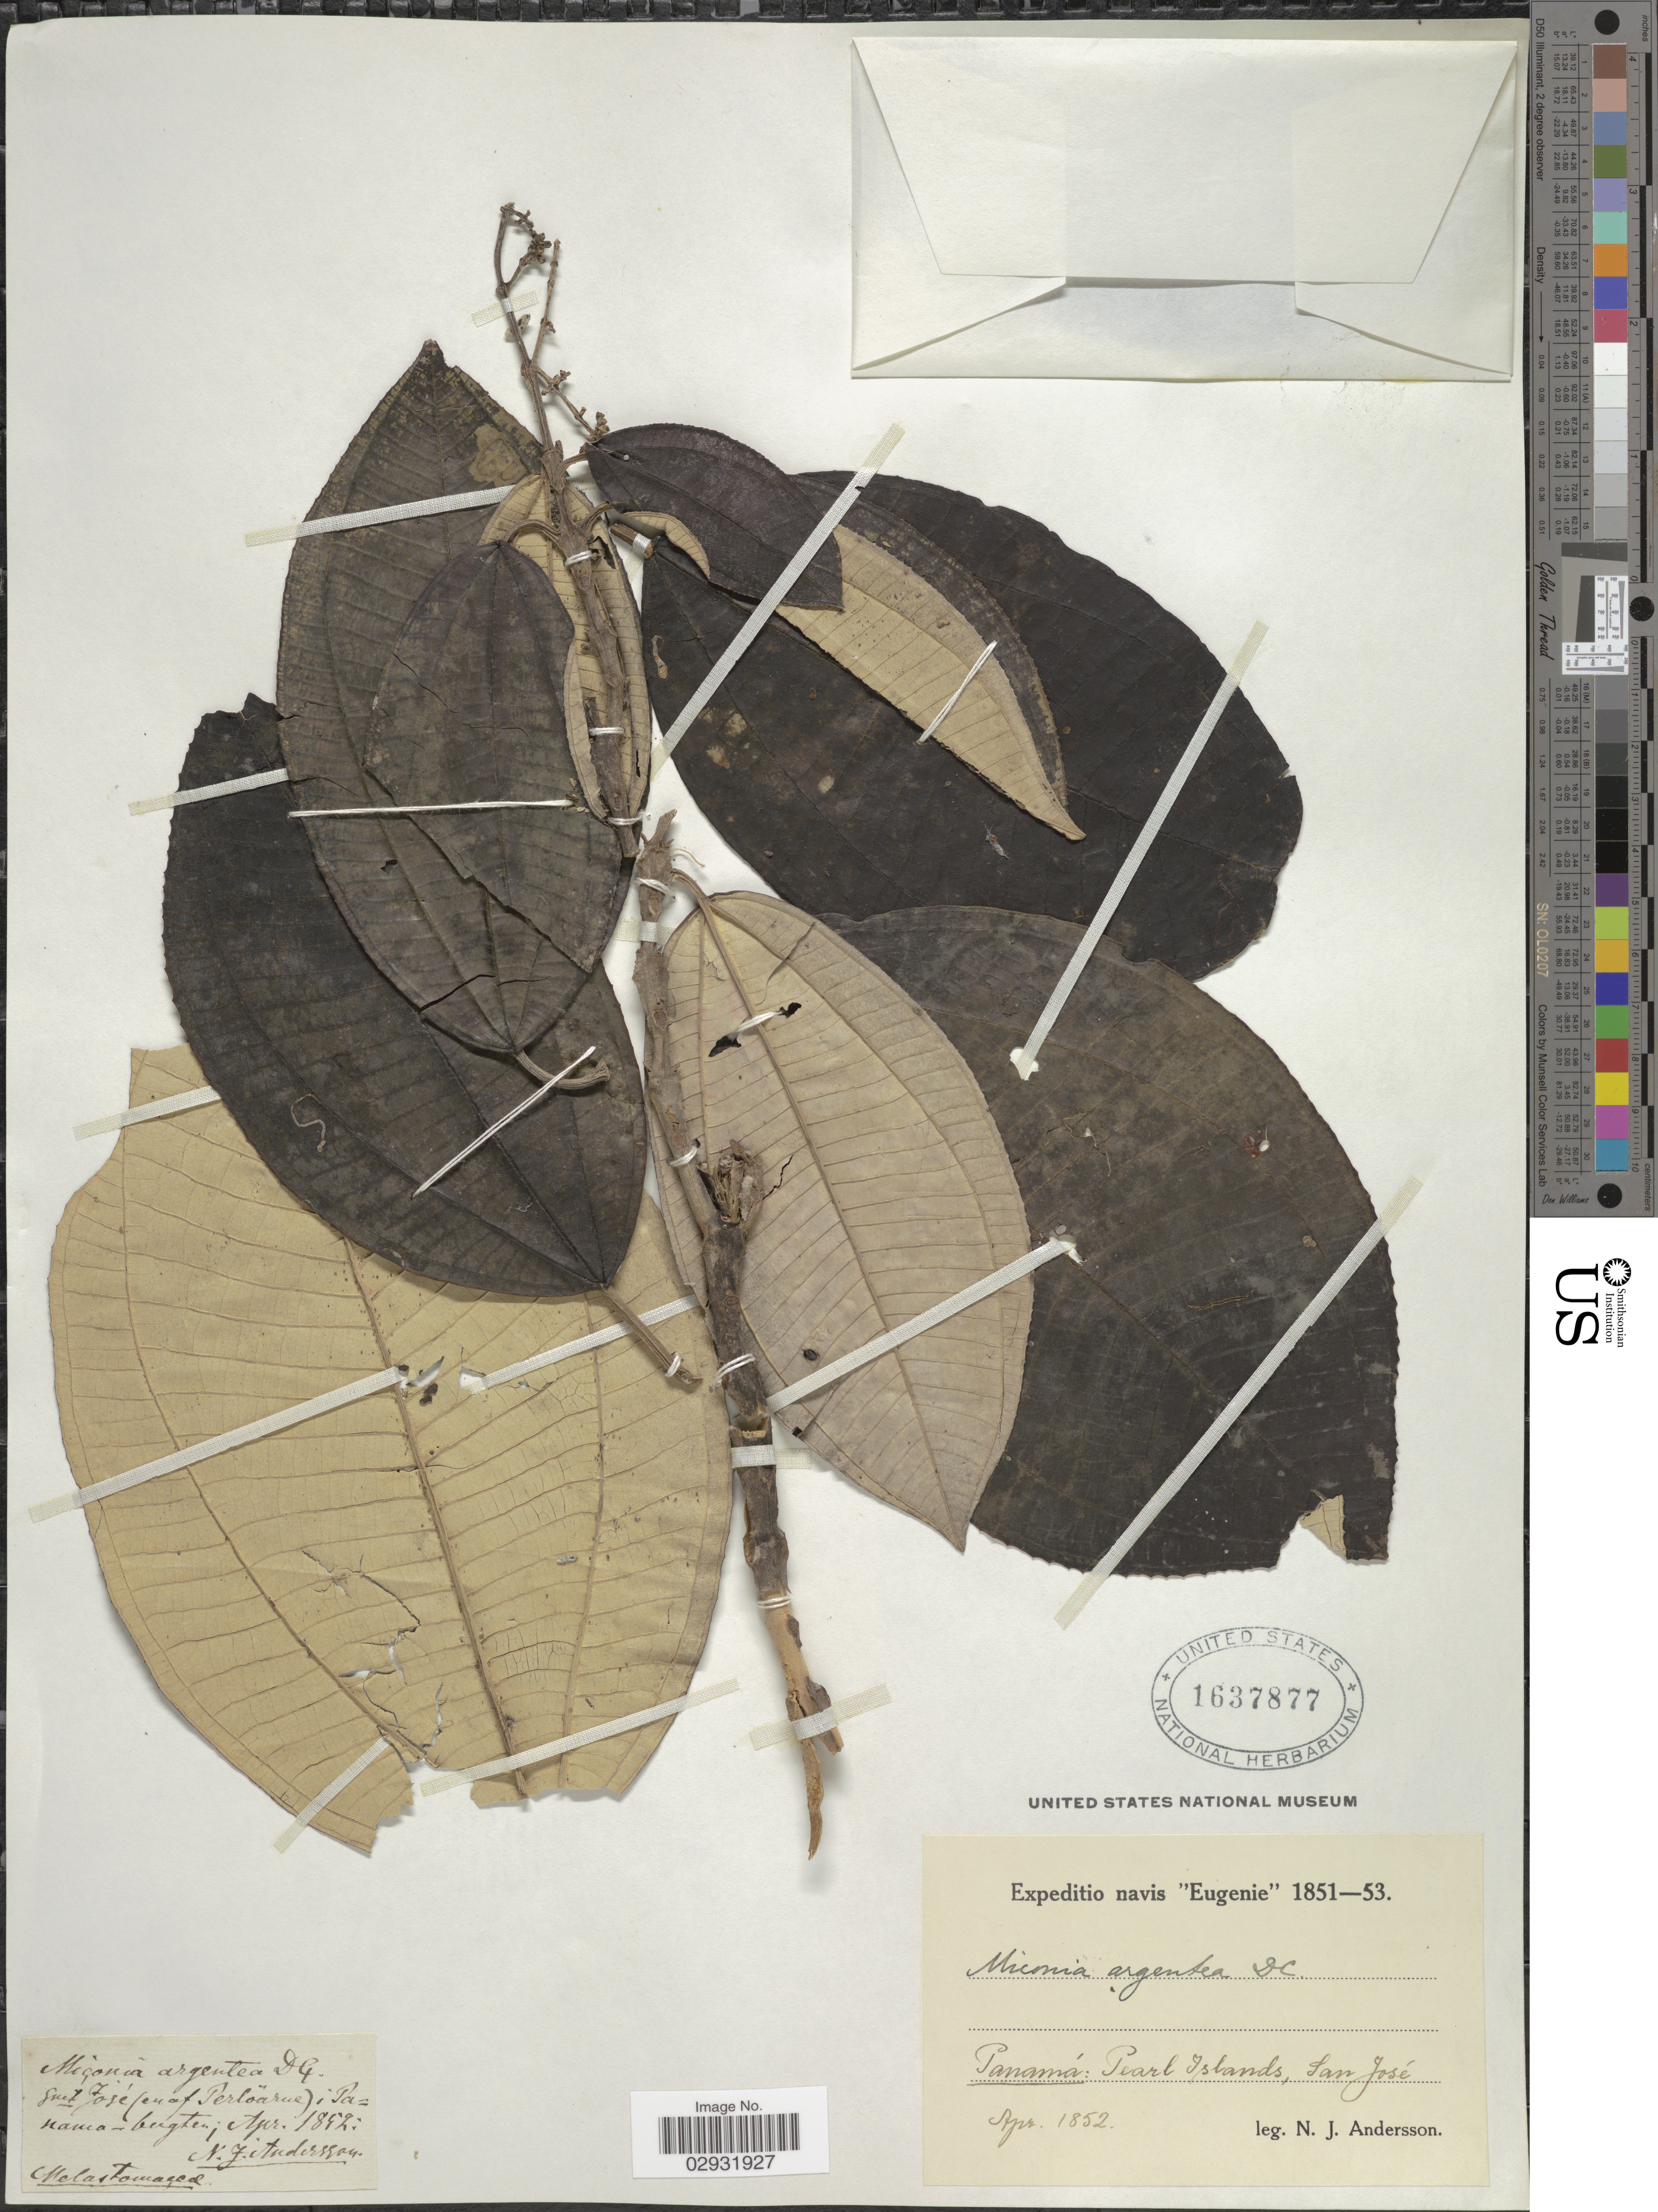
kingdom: Plantae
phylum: Tracheophyta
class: Magnoliopsida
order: Myrtales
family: Melastomataceae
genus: Miconia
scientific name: Miconia argentea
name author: (Sw.) DC.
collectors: N. J. Andersson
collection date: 1852-04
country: Panama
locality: Pearl Islands, San José.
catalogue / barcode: US 1637877